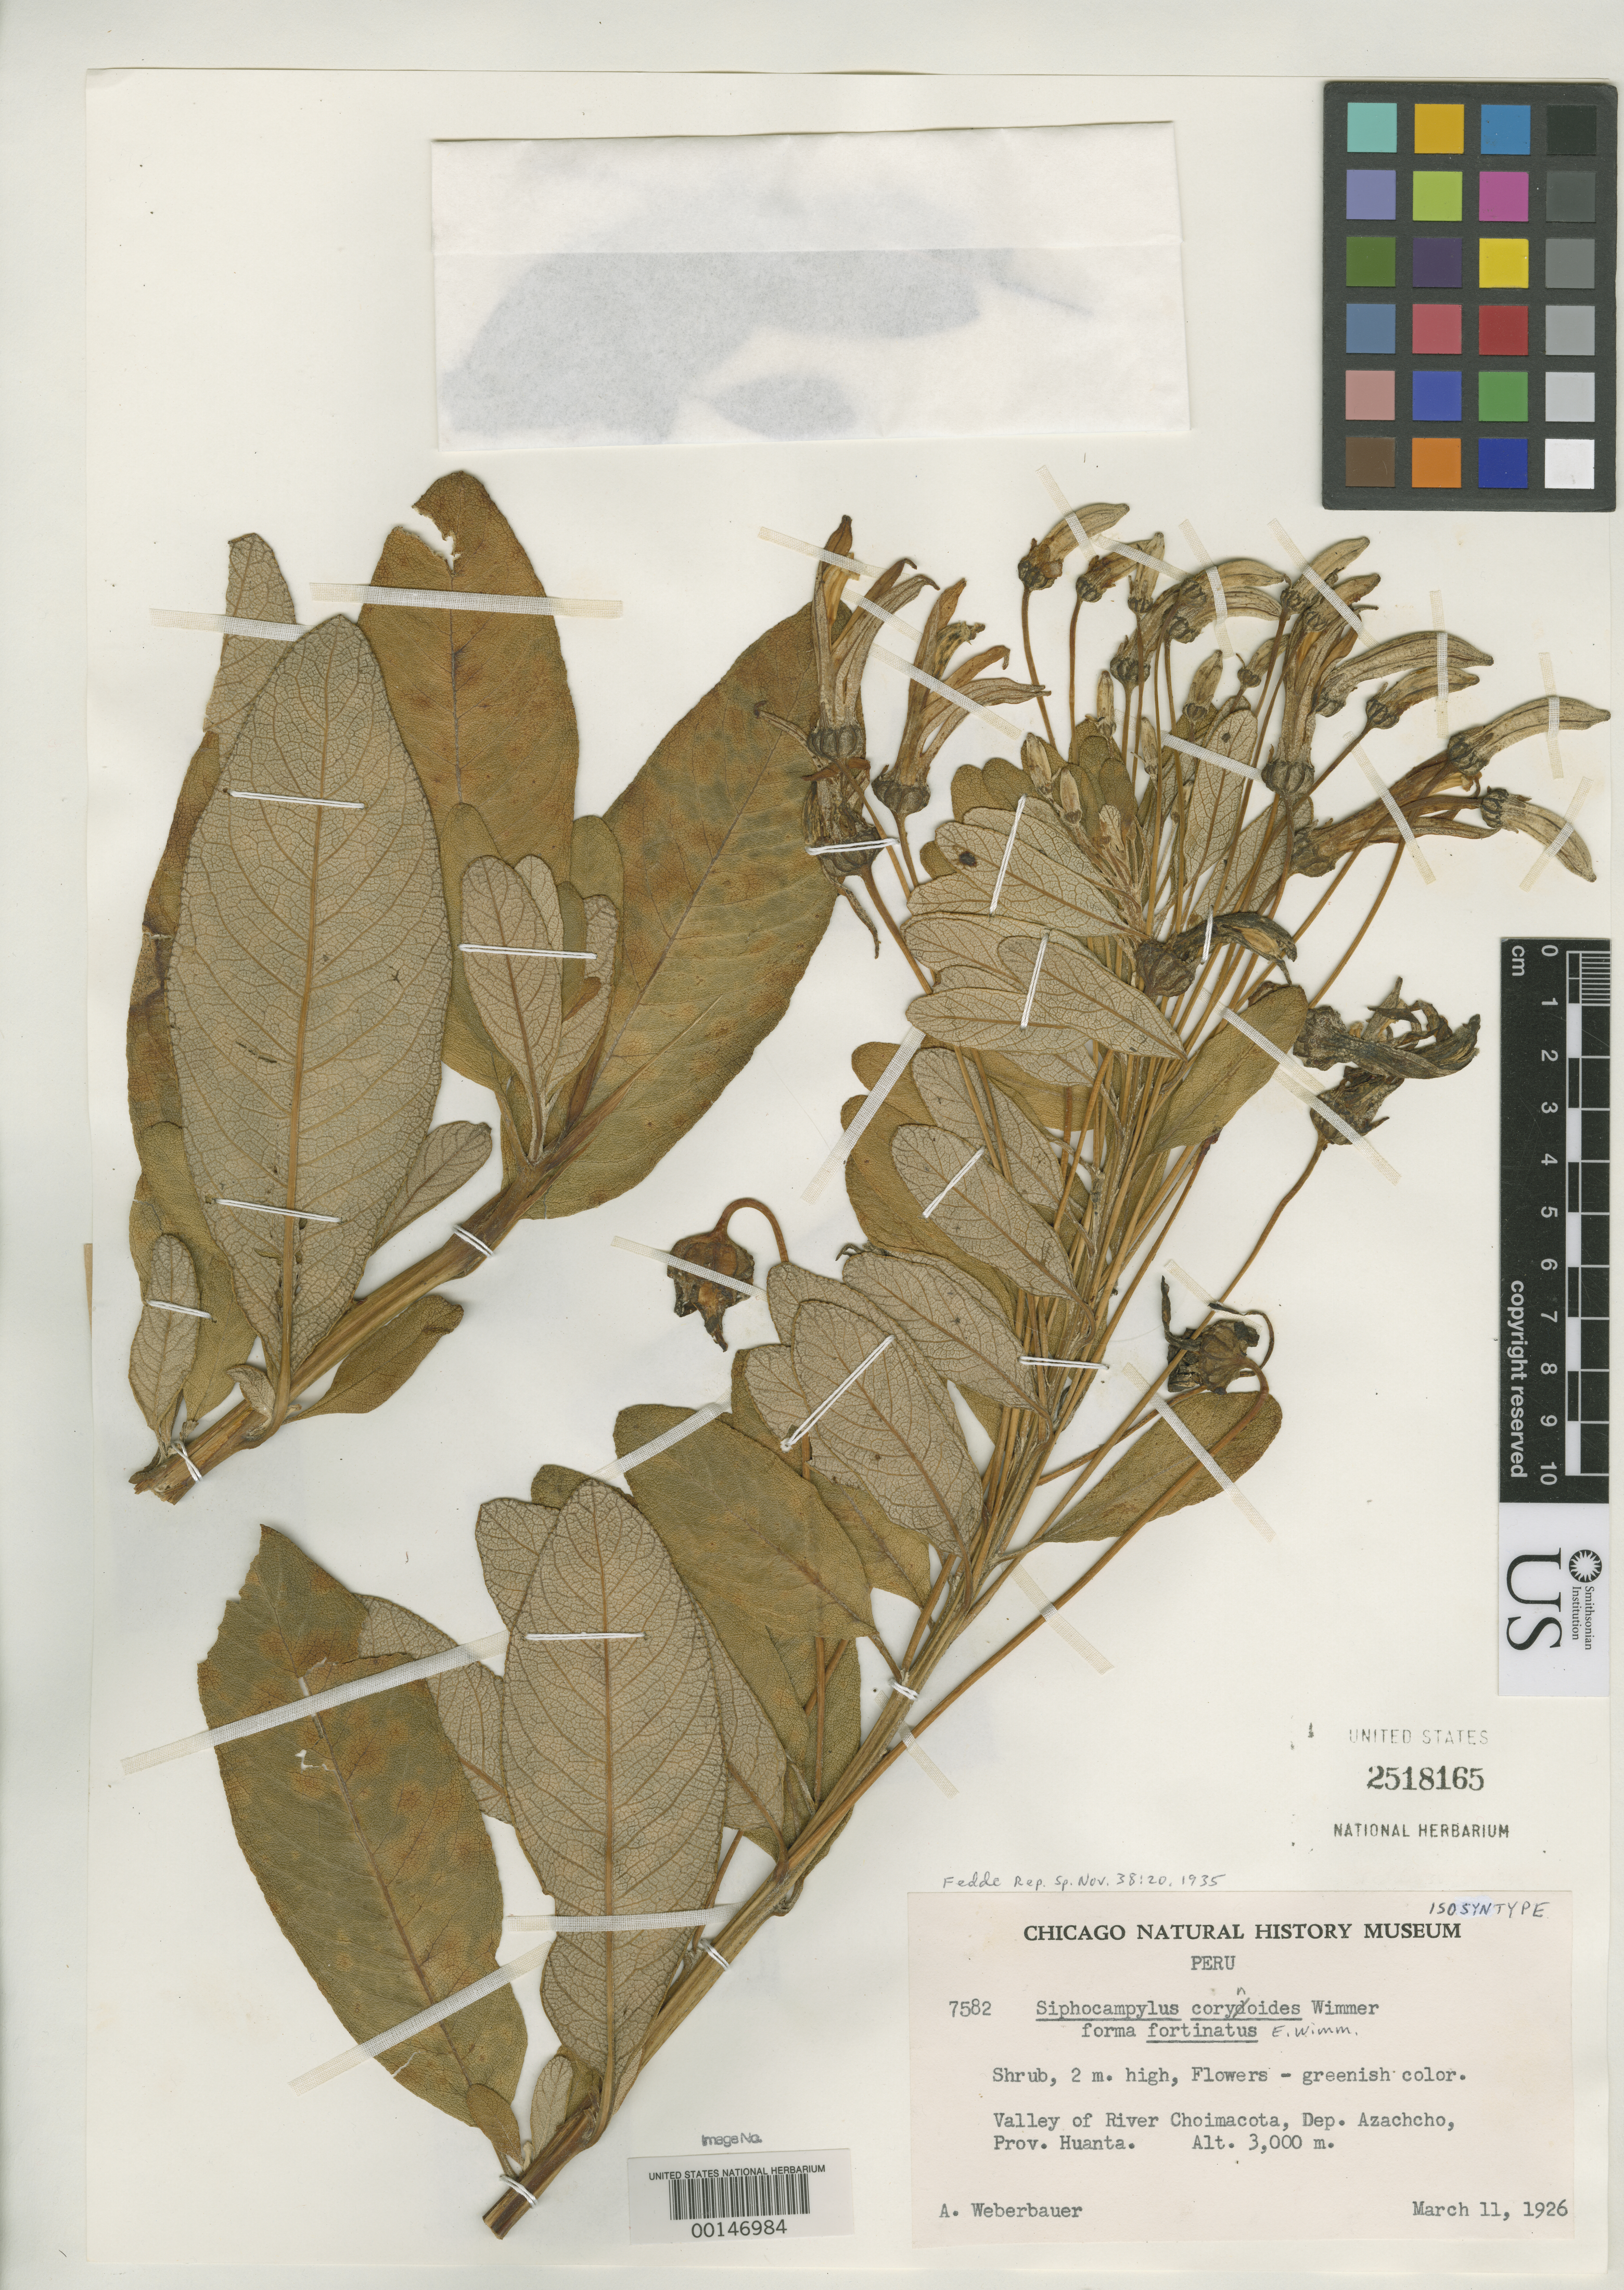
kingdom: Plantae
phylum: Tracheophyta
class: Magnoliopsida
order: Asterales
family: Campanulaceae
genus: Siphocampylus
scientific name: Siphocampylus corynoides f. fortinatus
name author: E. Wimm.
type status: Isosyntype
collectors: A. Weberbauer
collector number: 7582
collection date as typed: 11 Mar 1926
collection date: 1926-03-11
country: Peru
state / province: Ayacucho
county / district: Huanta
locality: valley of River Choimacota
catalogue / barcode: US 2518165